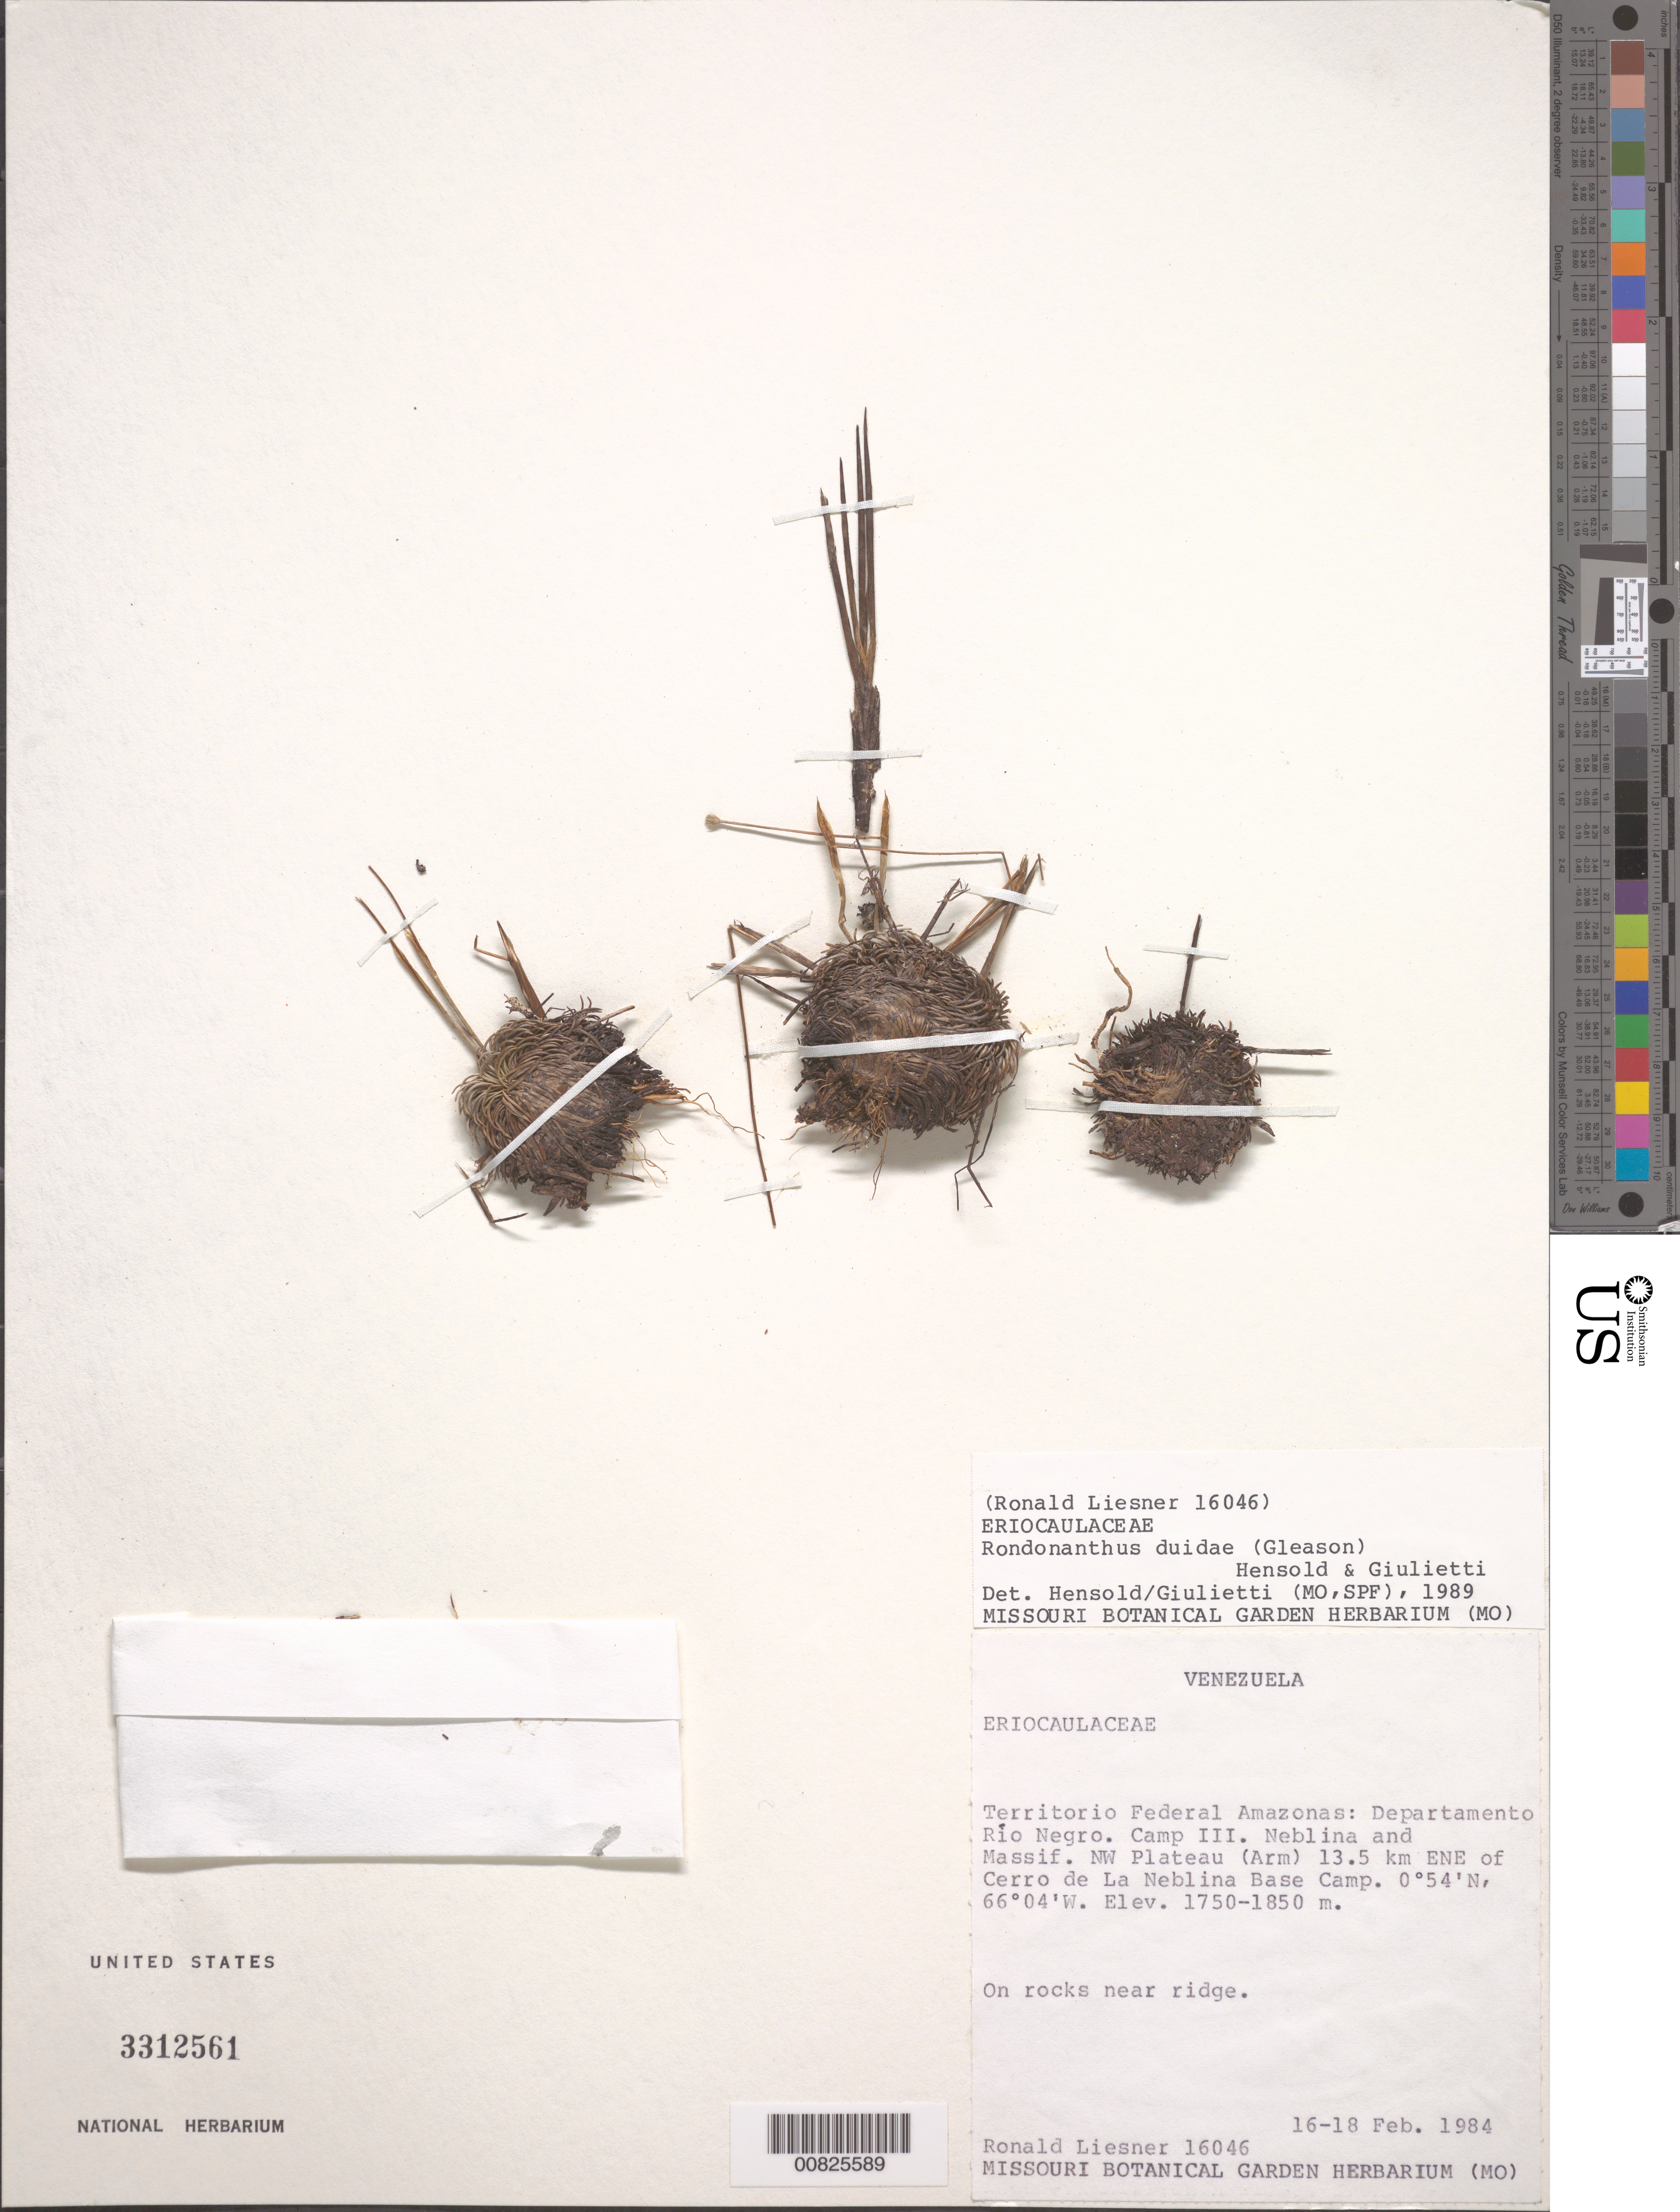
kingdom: Plantae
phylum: Tracheophyta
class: Liliopsida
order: Poales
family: Eriocaulaceae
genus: Rondonanthus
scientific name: Rondonanthus capillaceus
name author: (Klotzsch ex Körn.) Hensold & Giul.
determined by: Giulietti, A. M.; Hensold, N.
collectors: R. L. Liesner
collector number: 16046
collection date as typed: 16-Feb-84 to 18-Feb-84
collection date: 1984-02-16/1984-02-18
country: Venezuela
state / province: Amazonas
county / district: Río Negro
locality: Cerro de La Neblina Base Camp, Camp III, Neblina & Massif, NW Plateau, 13.5 km ENE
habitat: On rocks near ridge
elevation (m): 1750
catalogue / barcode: US 3312561